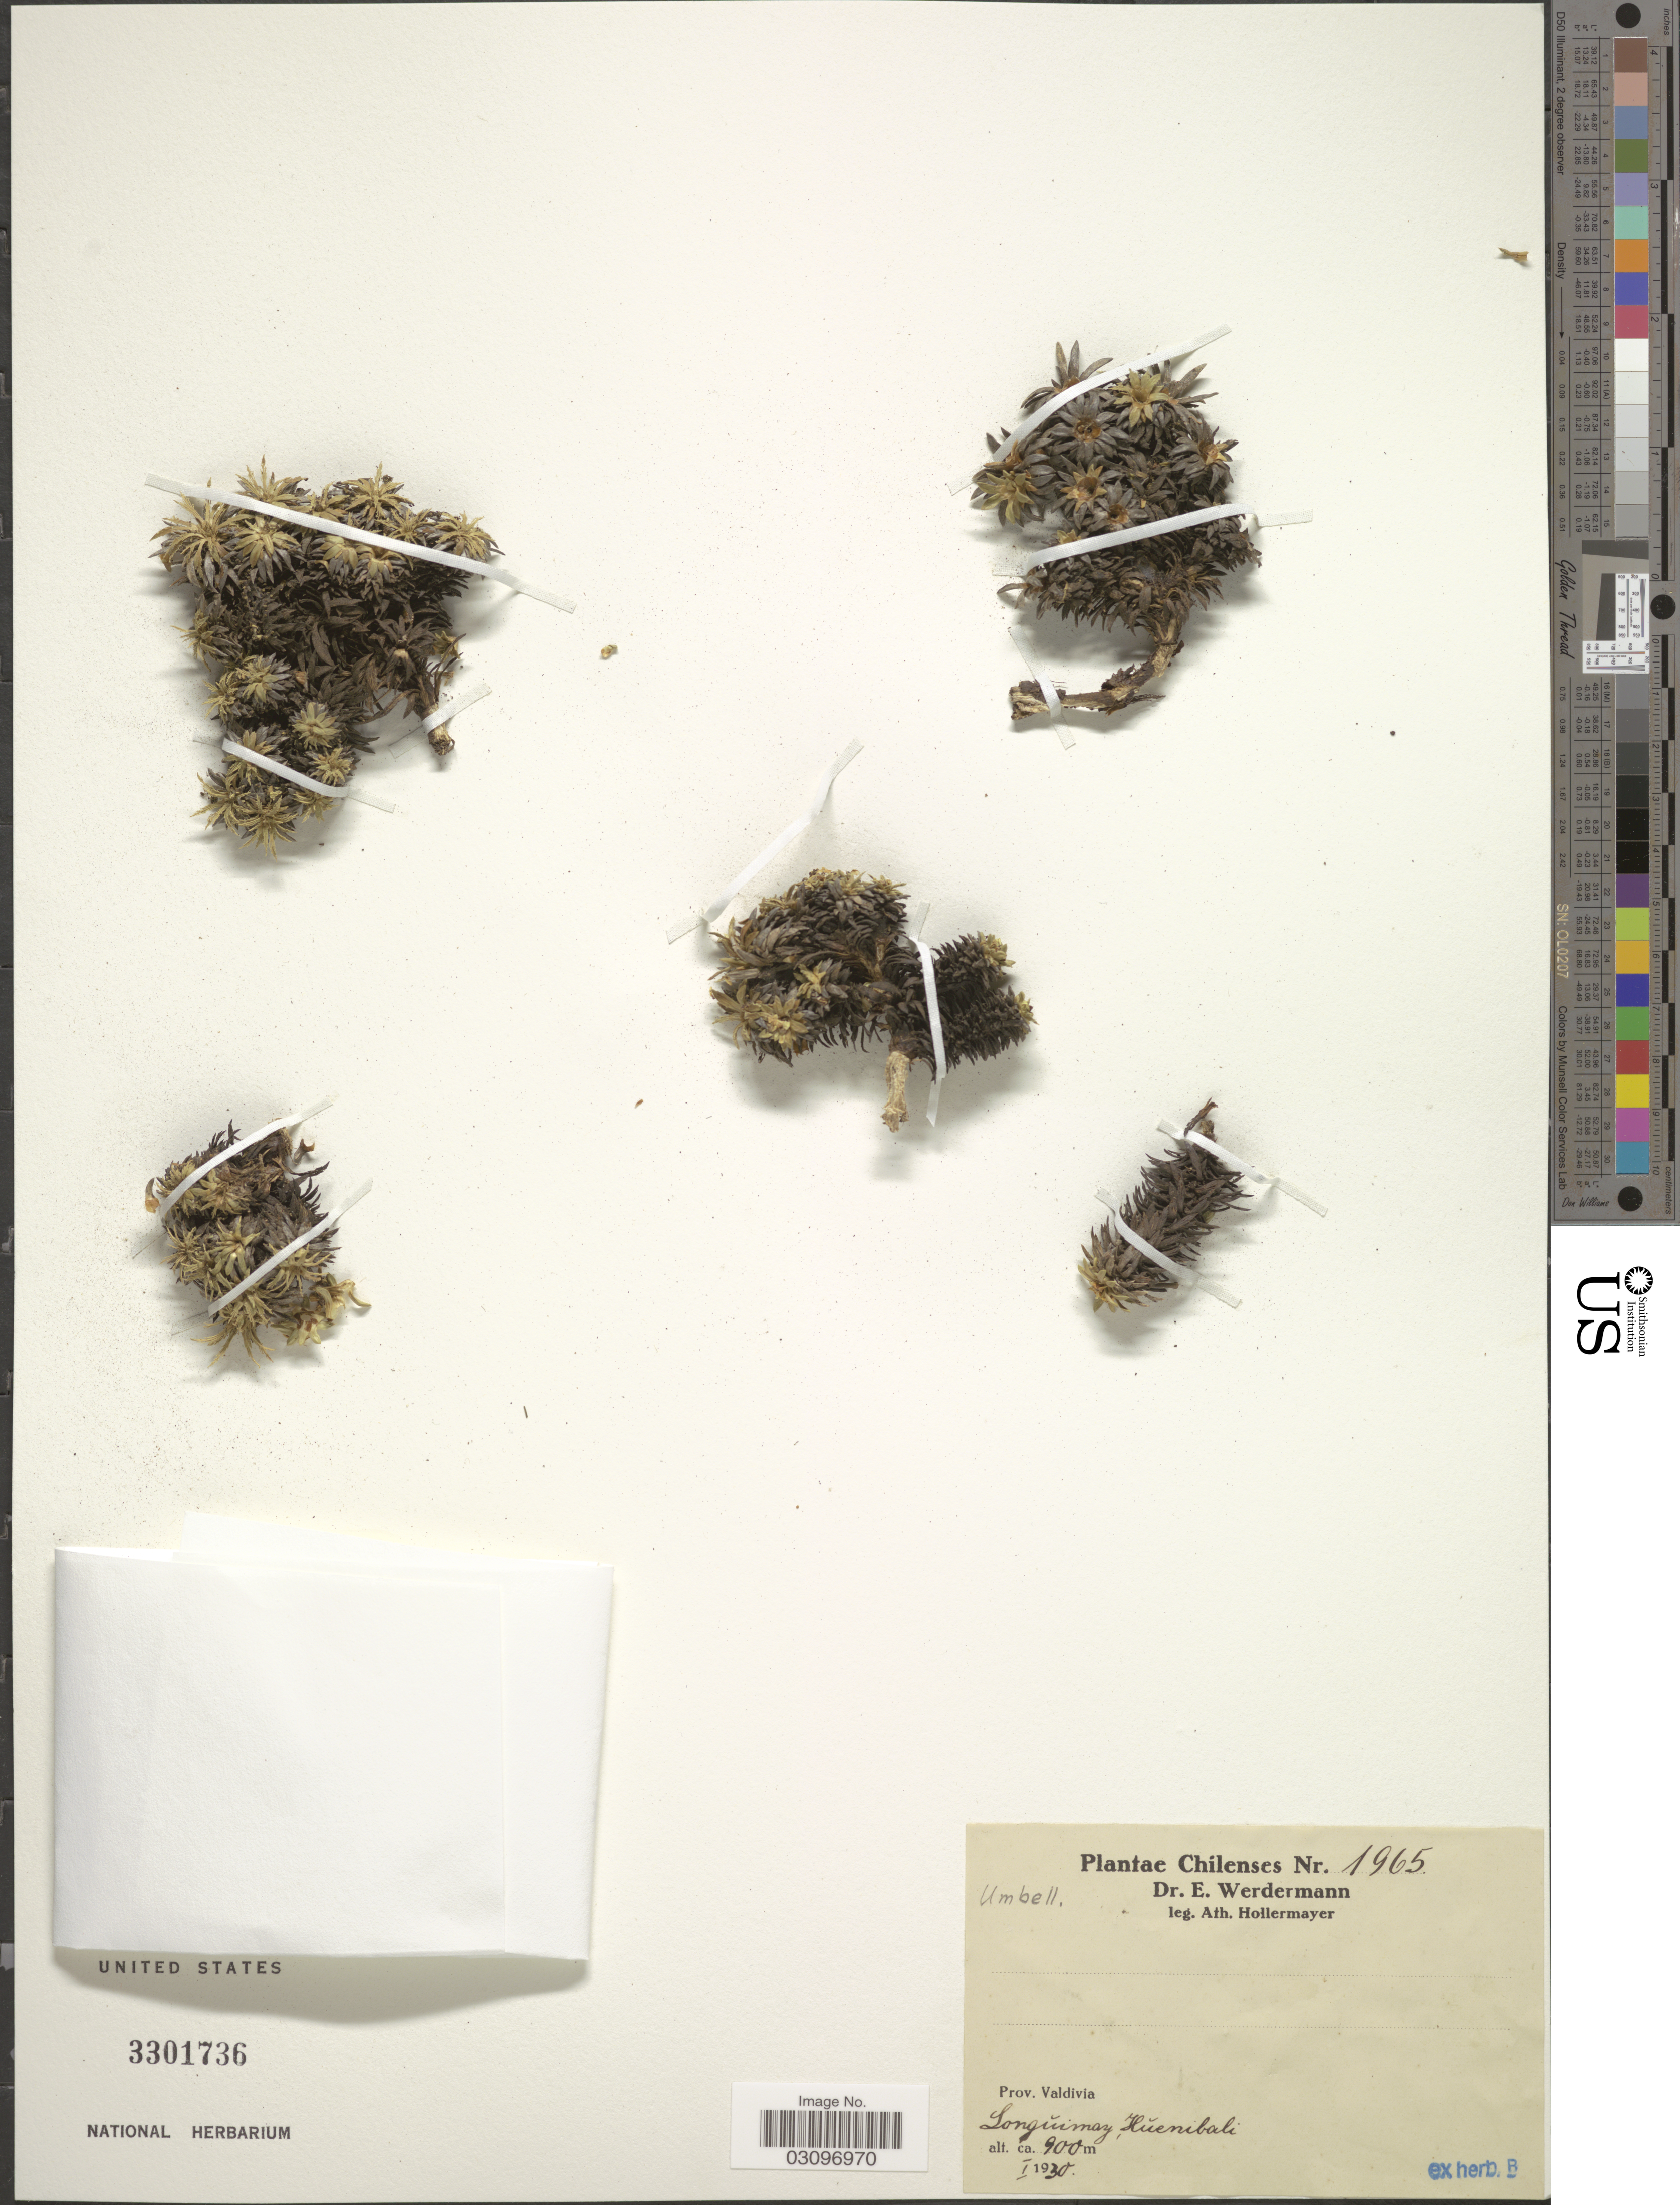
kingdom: Plantae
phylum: Tracheophyta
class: Magnoliopsida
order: Apiales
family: Apiaceae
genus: Azorella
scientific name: Azorella sp.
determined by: Mendoza, M.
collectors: A. Hollermayer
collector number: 1965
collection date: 1930-01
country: Chile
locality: Prov. Valdivia. Longuimay, Huenibali.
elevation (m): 900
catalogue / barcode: US 3301736